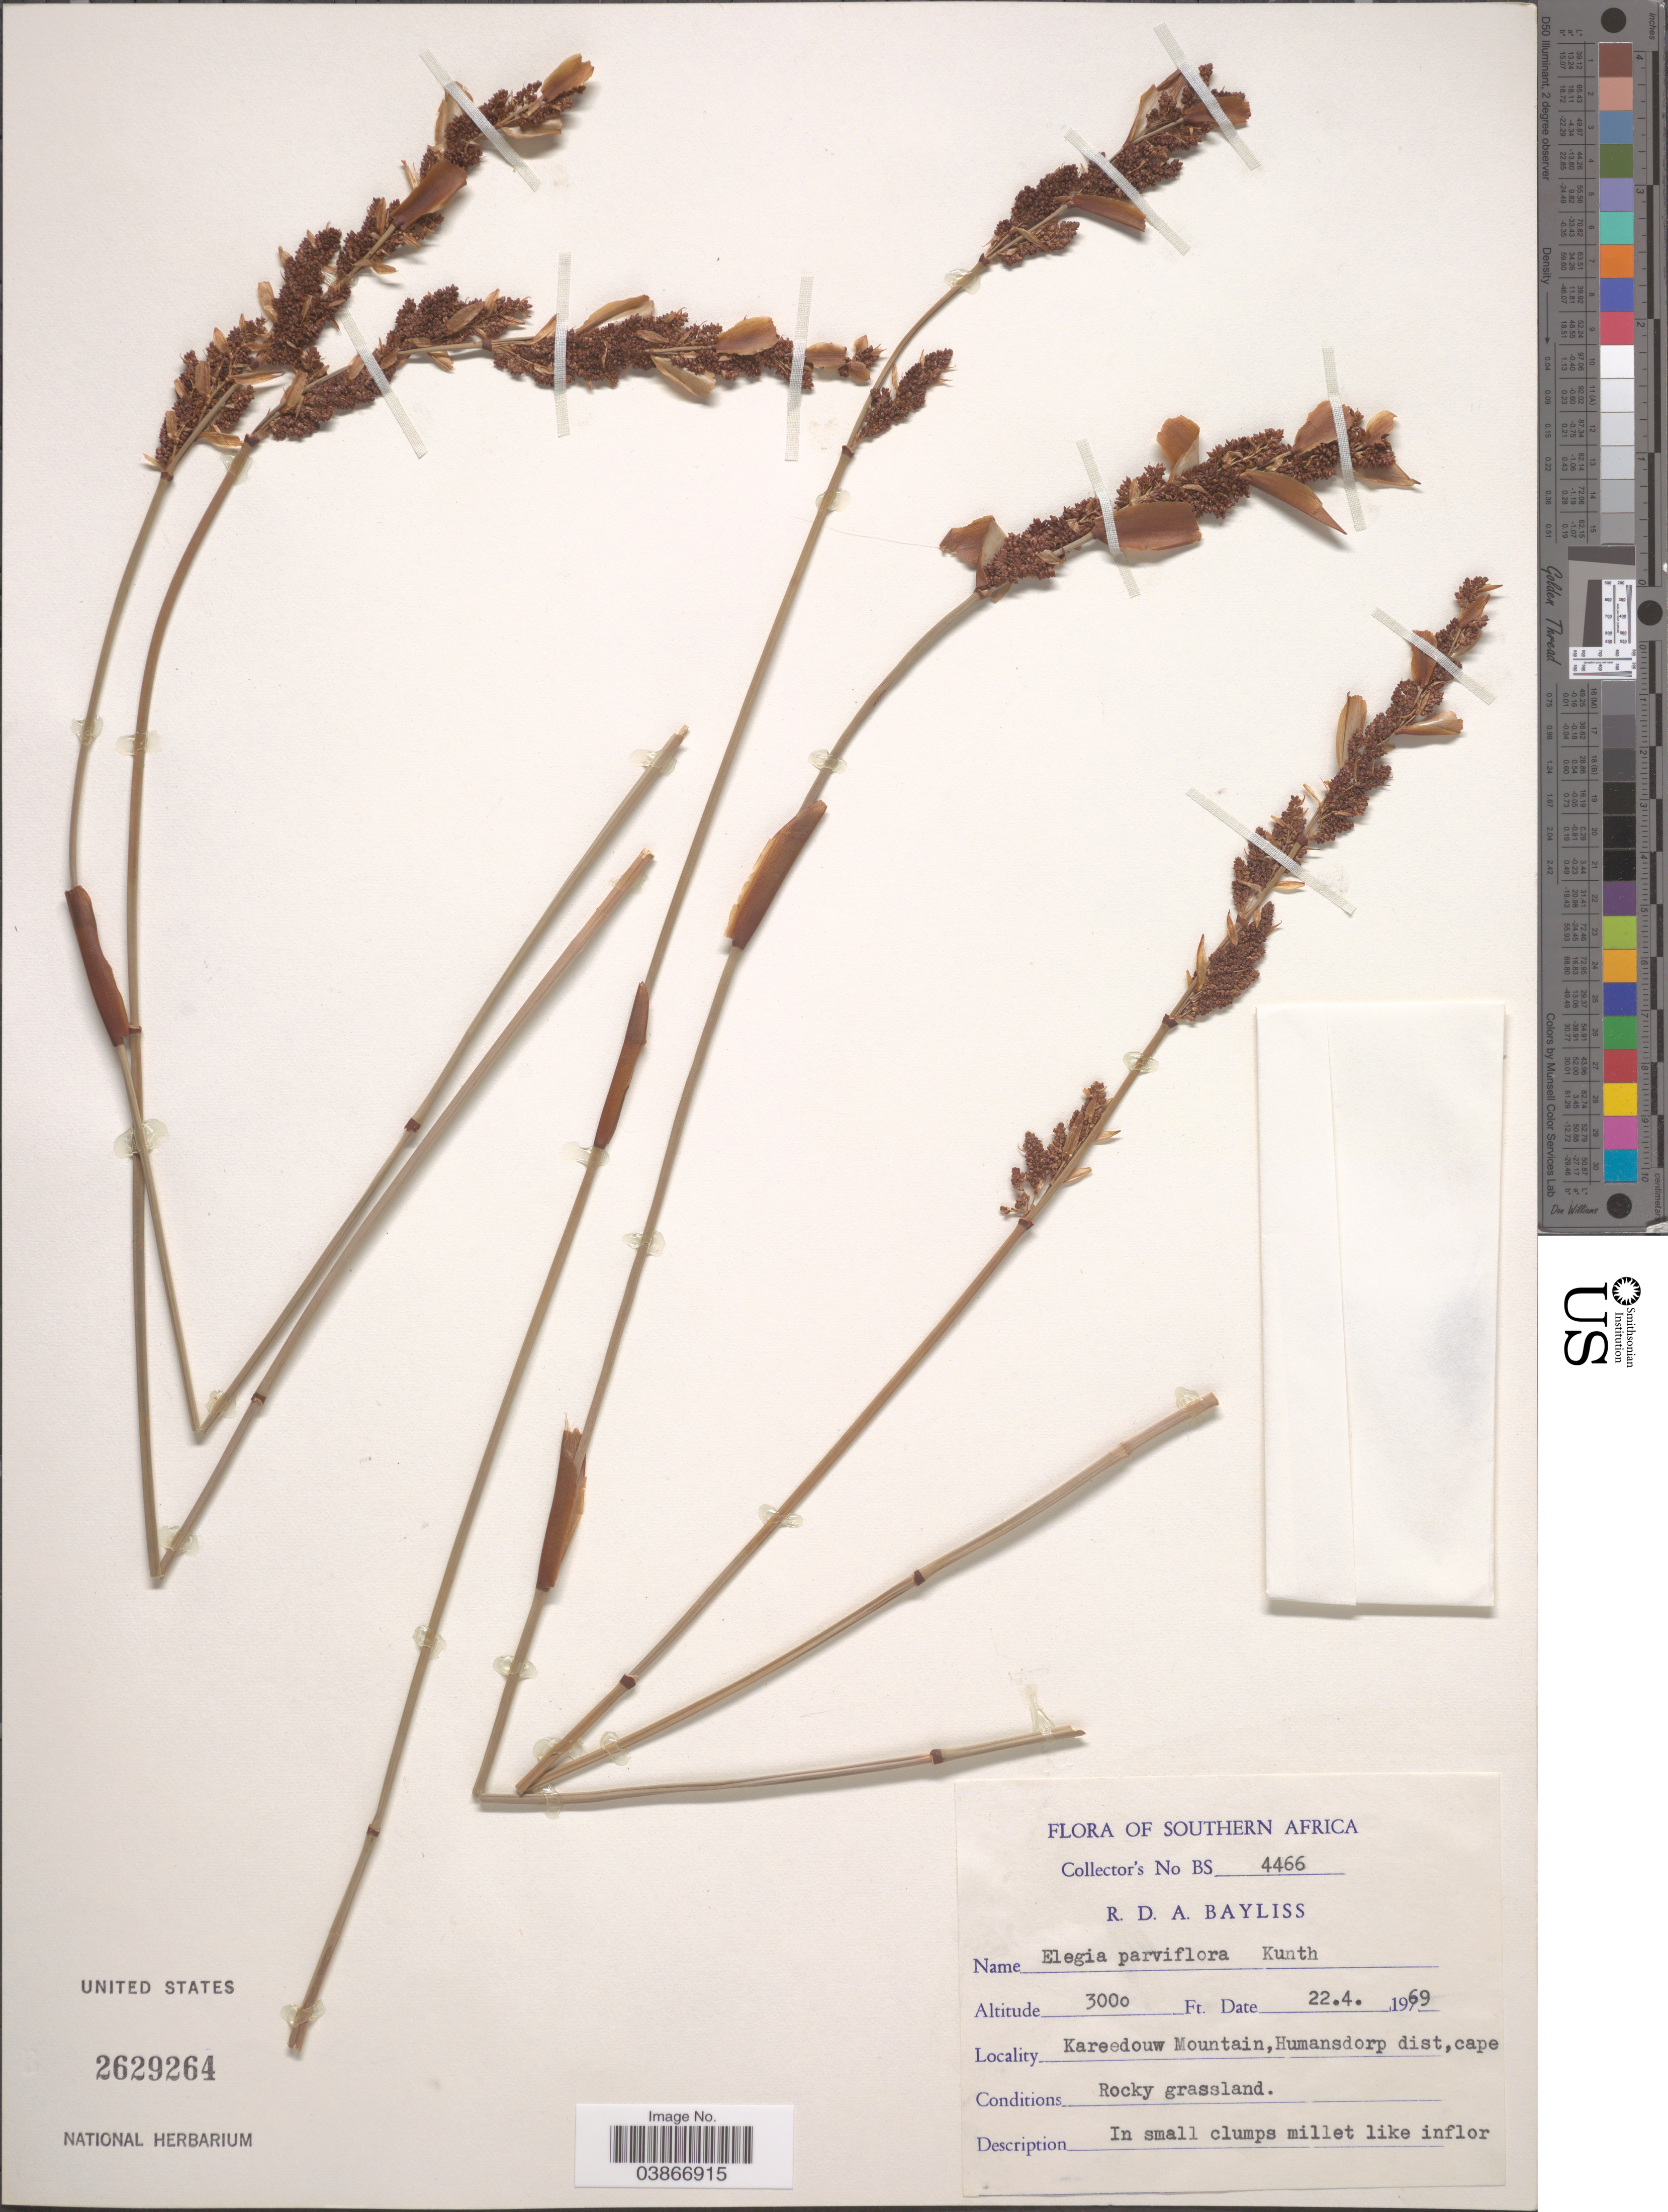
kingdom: Plantae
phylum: Tracheophyta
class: Liliopsida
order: Poales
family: Restionaceae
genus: Elegia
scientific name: Elegia parviflora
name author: (Thunb.) Kunth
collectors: R. Bayliss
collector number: BS4466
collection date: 1969-04-22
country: South Africa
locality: Southern Africa. Kareedouw Mountain, Humansdorp dist, cape.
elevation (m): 914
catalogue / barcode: US 2629264